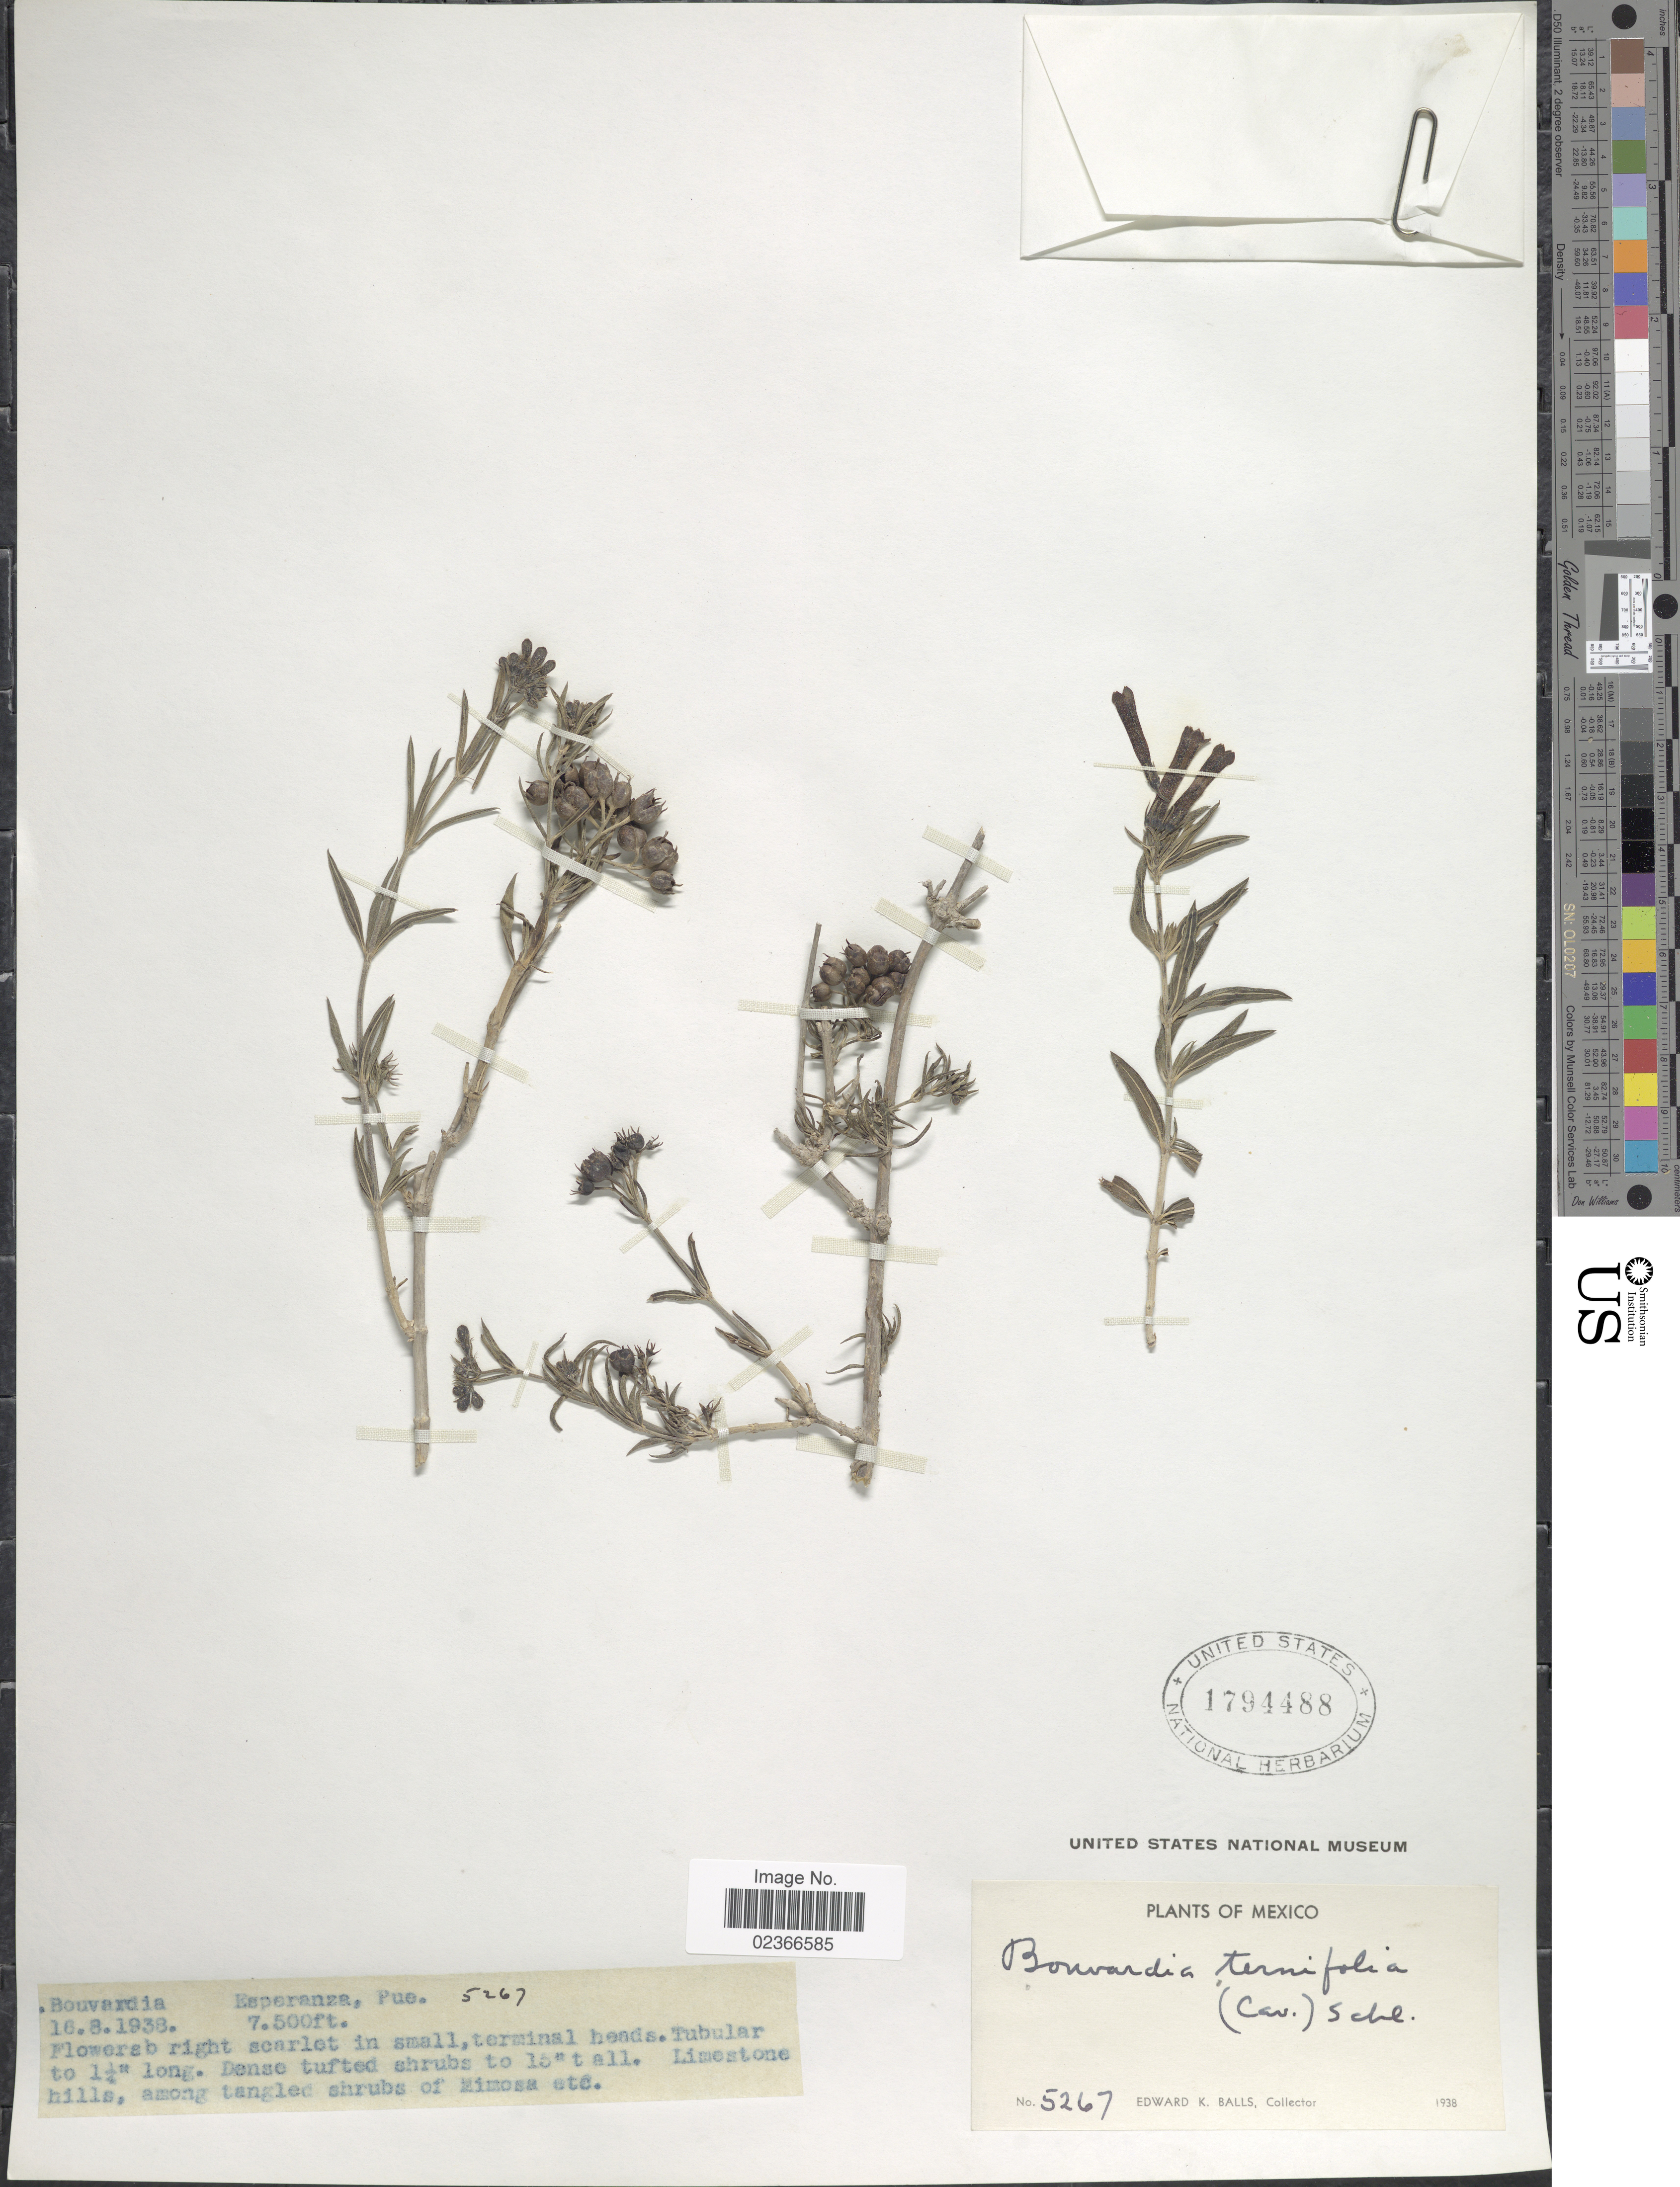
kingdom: Plantae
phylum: Tracheophyta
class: Magnoliopsida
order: Gentianales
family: Rubiaceae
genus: Bouvardia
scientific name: Bouvardia ternifolia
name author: (Cav.) Schltdl.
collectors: E. K. Balls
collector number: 5267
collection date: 1938-08-16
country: Mexico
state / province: Puebla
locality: Esperanza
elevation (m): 2286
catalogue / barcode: US 1794488